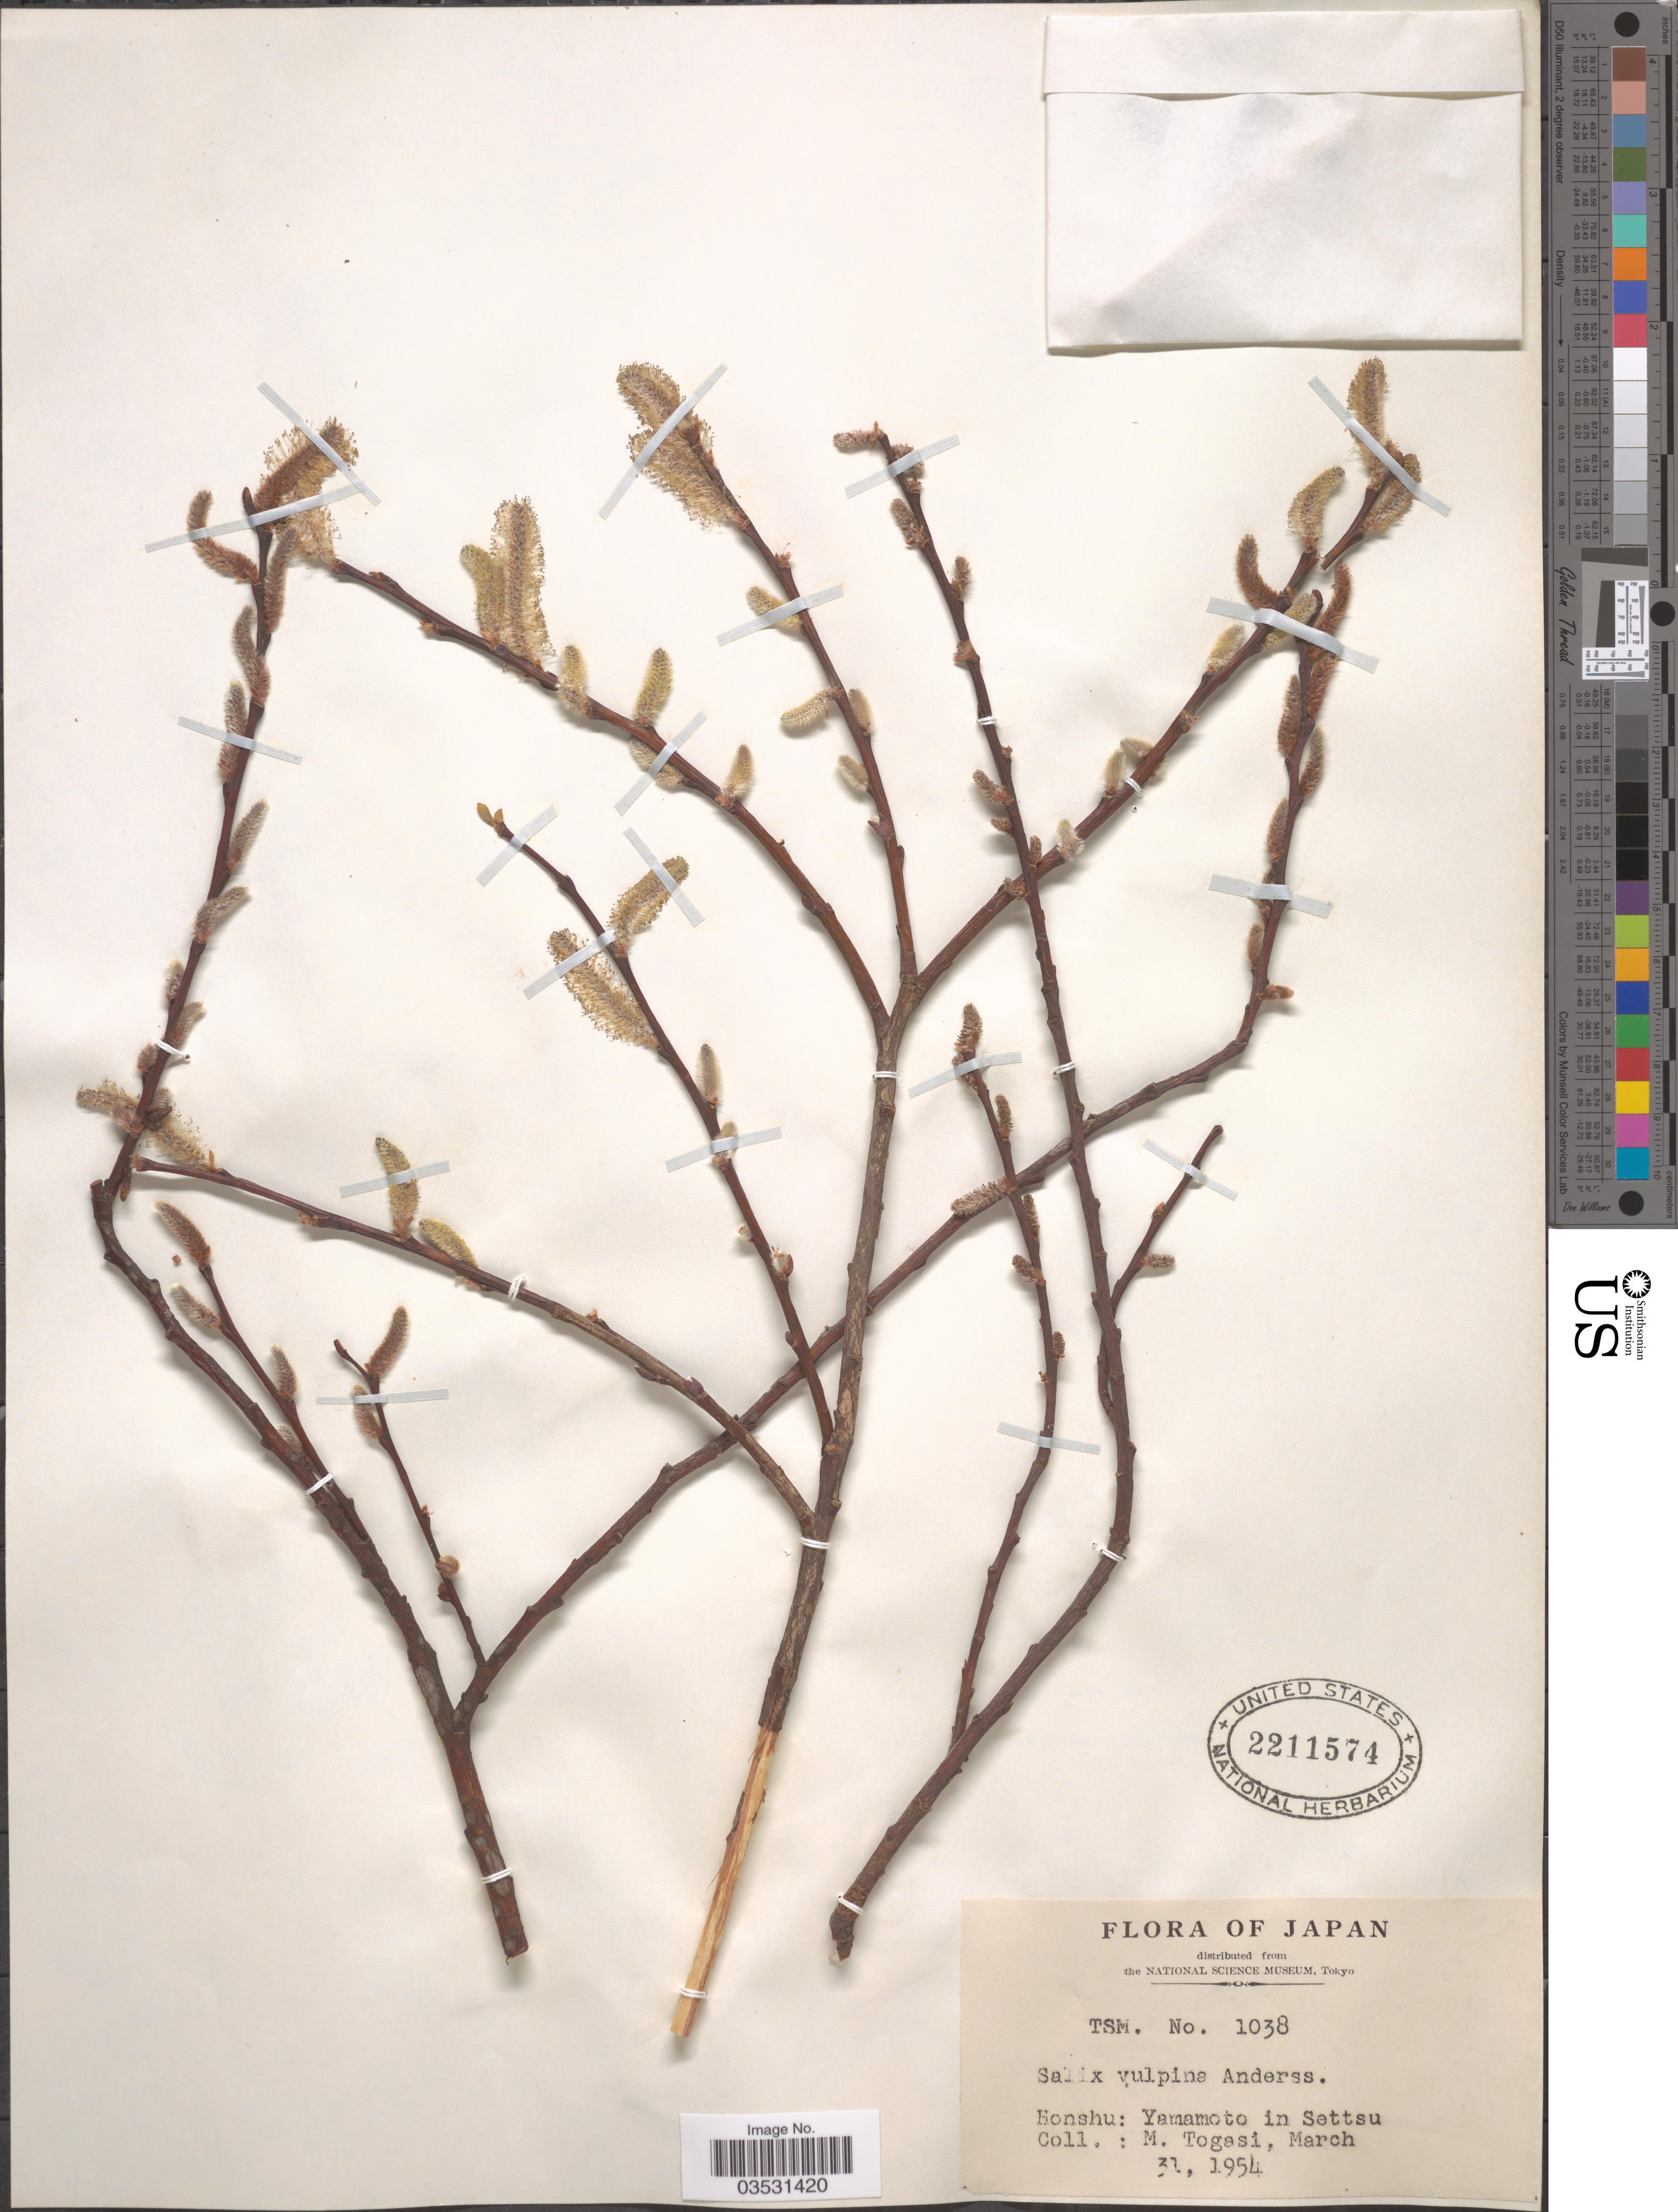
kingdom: Plantae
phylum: Tracheophyta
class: Magnoliopsida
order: Malpighiales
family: Salicaceae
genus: Salix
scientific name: Salix cordata x S. sericea Marshall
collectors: M. Togasi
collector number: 1038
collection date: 1954-03-31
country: Japan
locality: Honshu: Yamamoto in Settsu.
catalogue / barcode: US 2211574